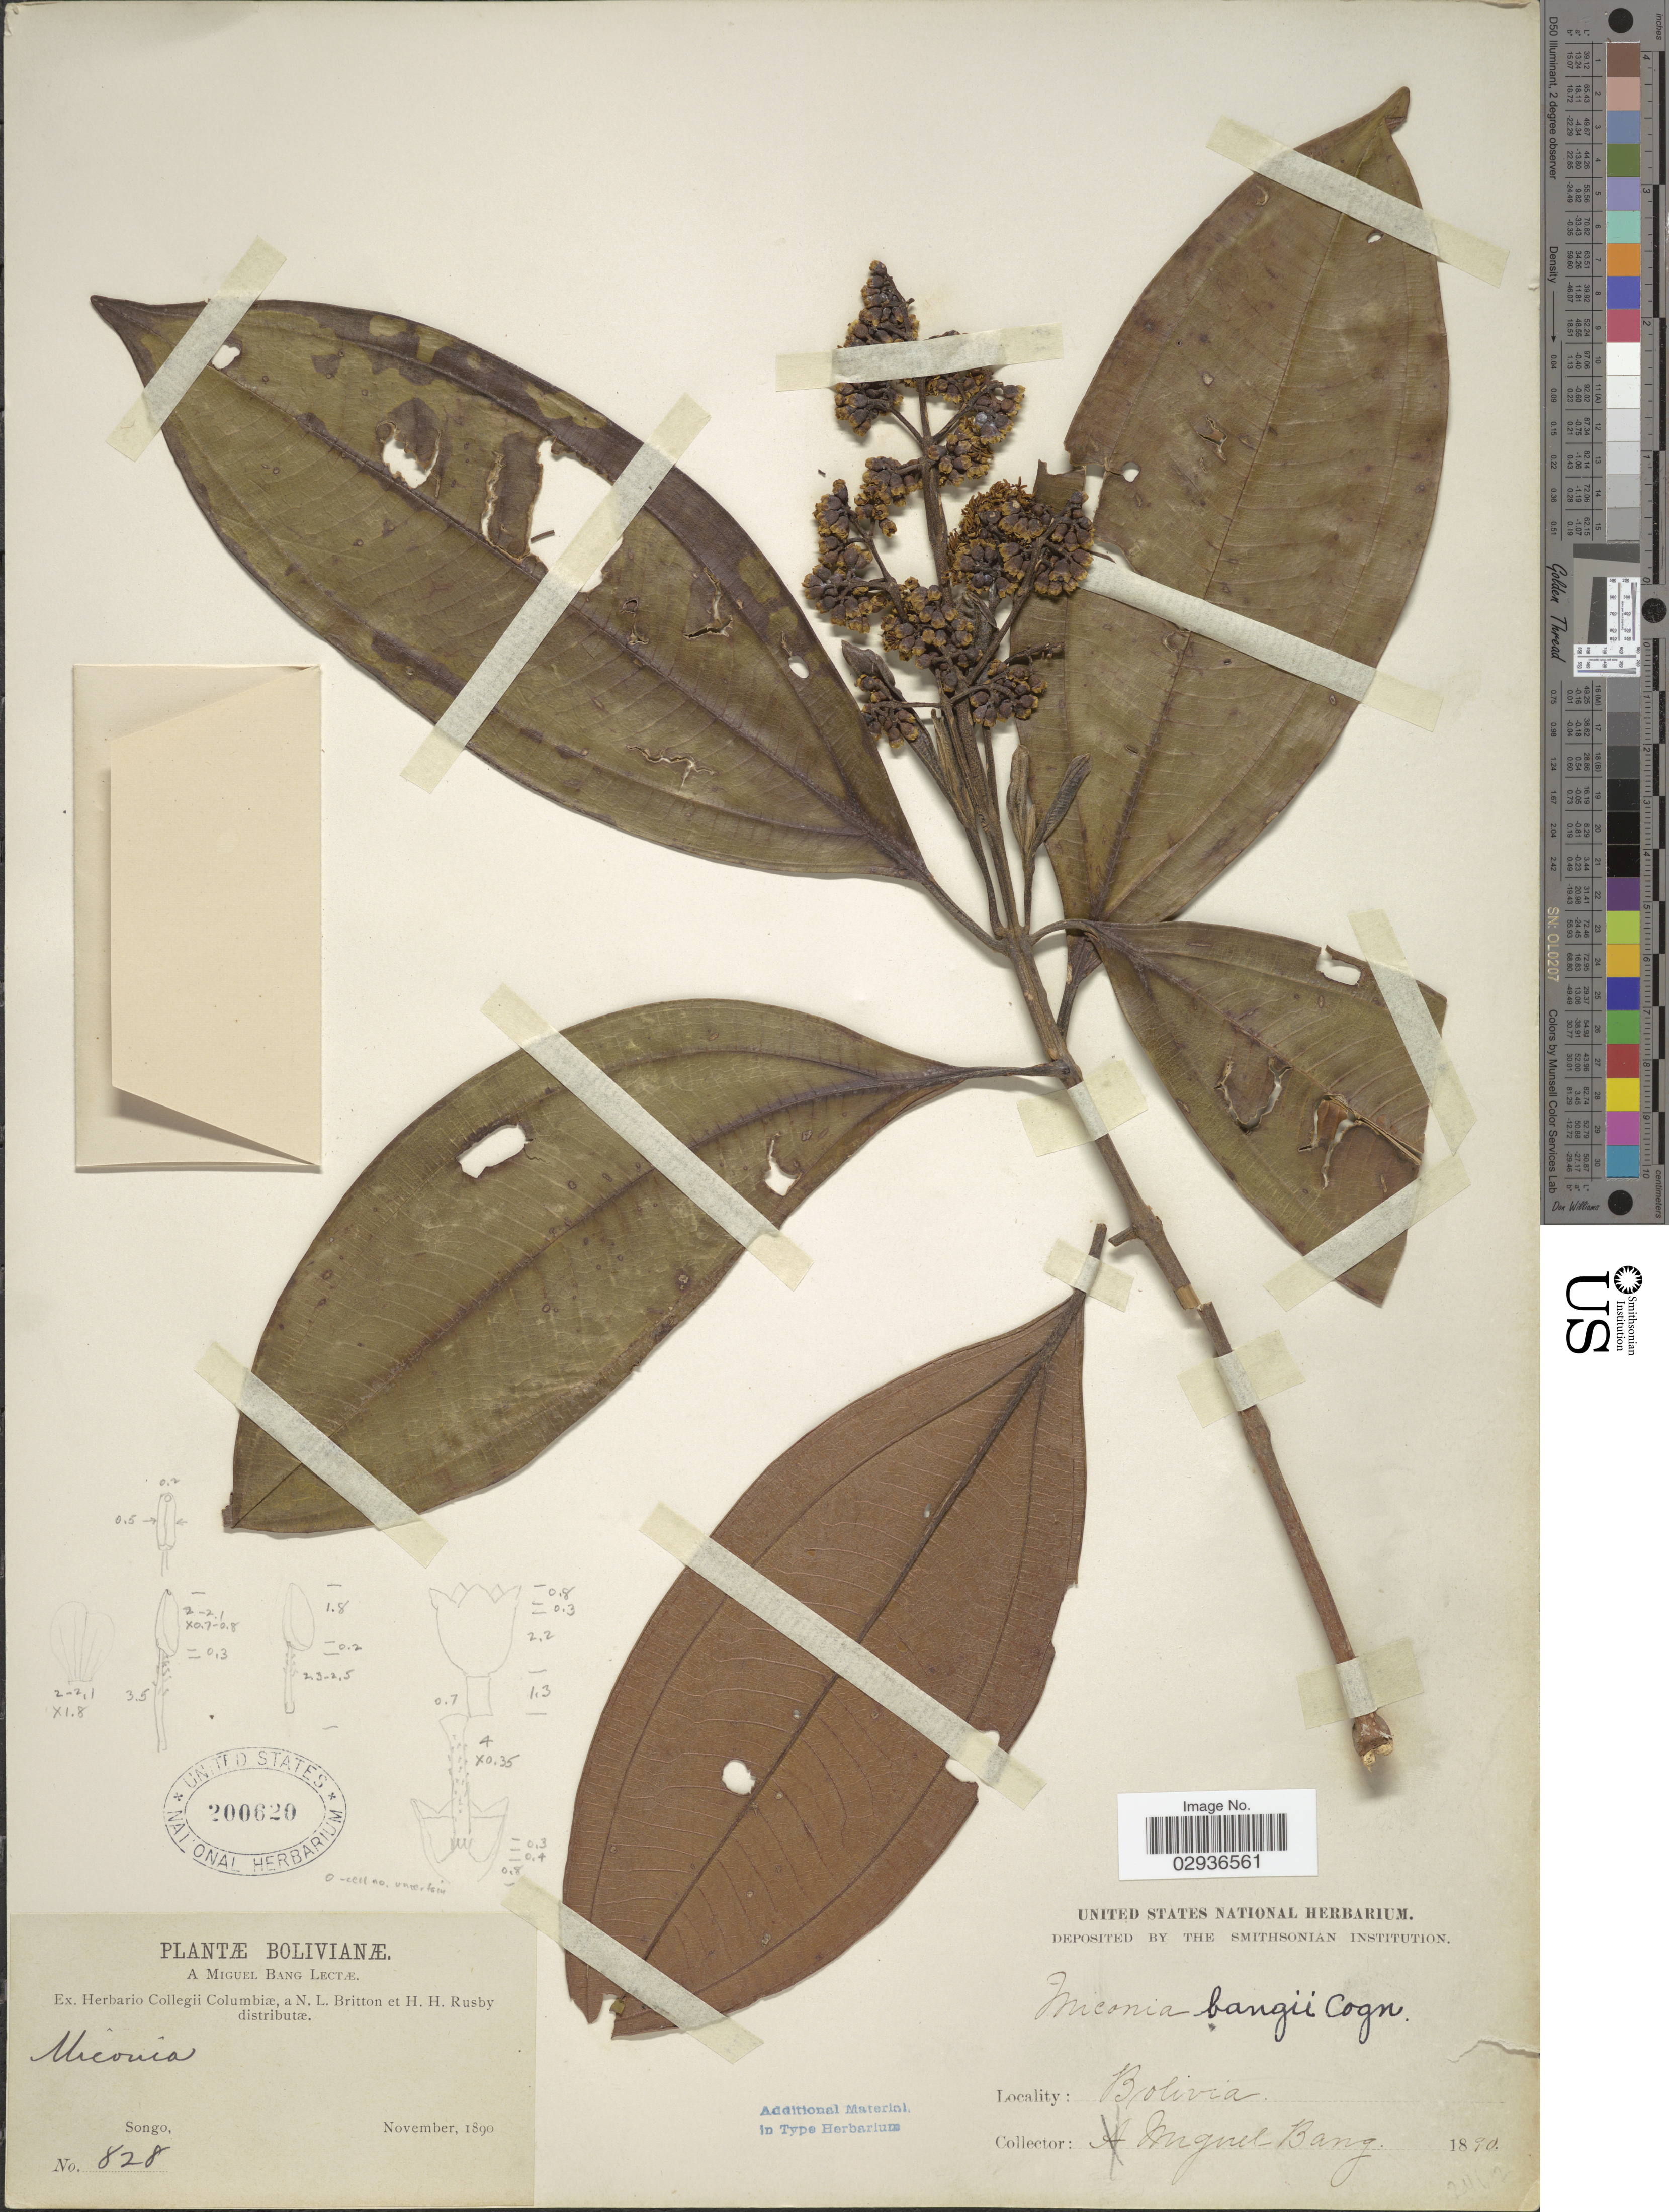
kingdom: Plantae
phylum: Tracheophyta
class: Magnoliopsida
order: Myrtales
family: Melastomataceae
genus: Miconia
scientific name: Miconia bangii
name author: Cogn.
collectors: M. Bang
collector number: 828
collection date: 1890-11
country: Bolivia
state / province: La Paz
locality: Songo.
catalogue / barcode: US 200620